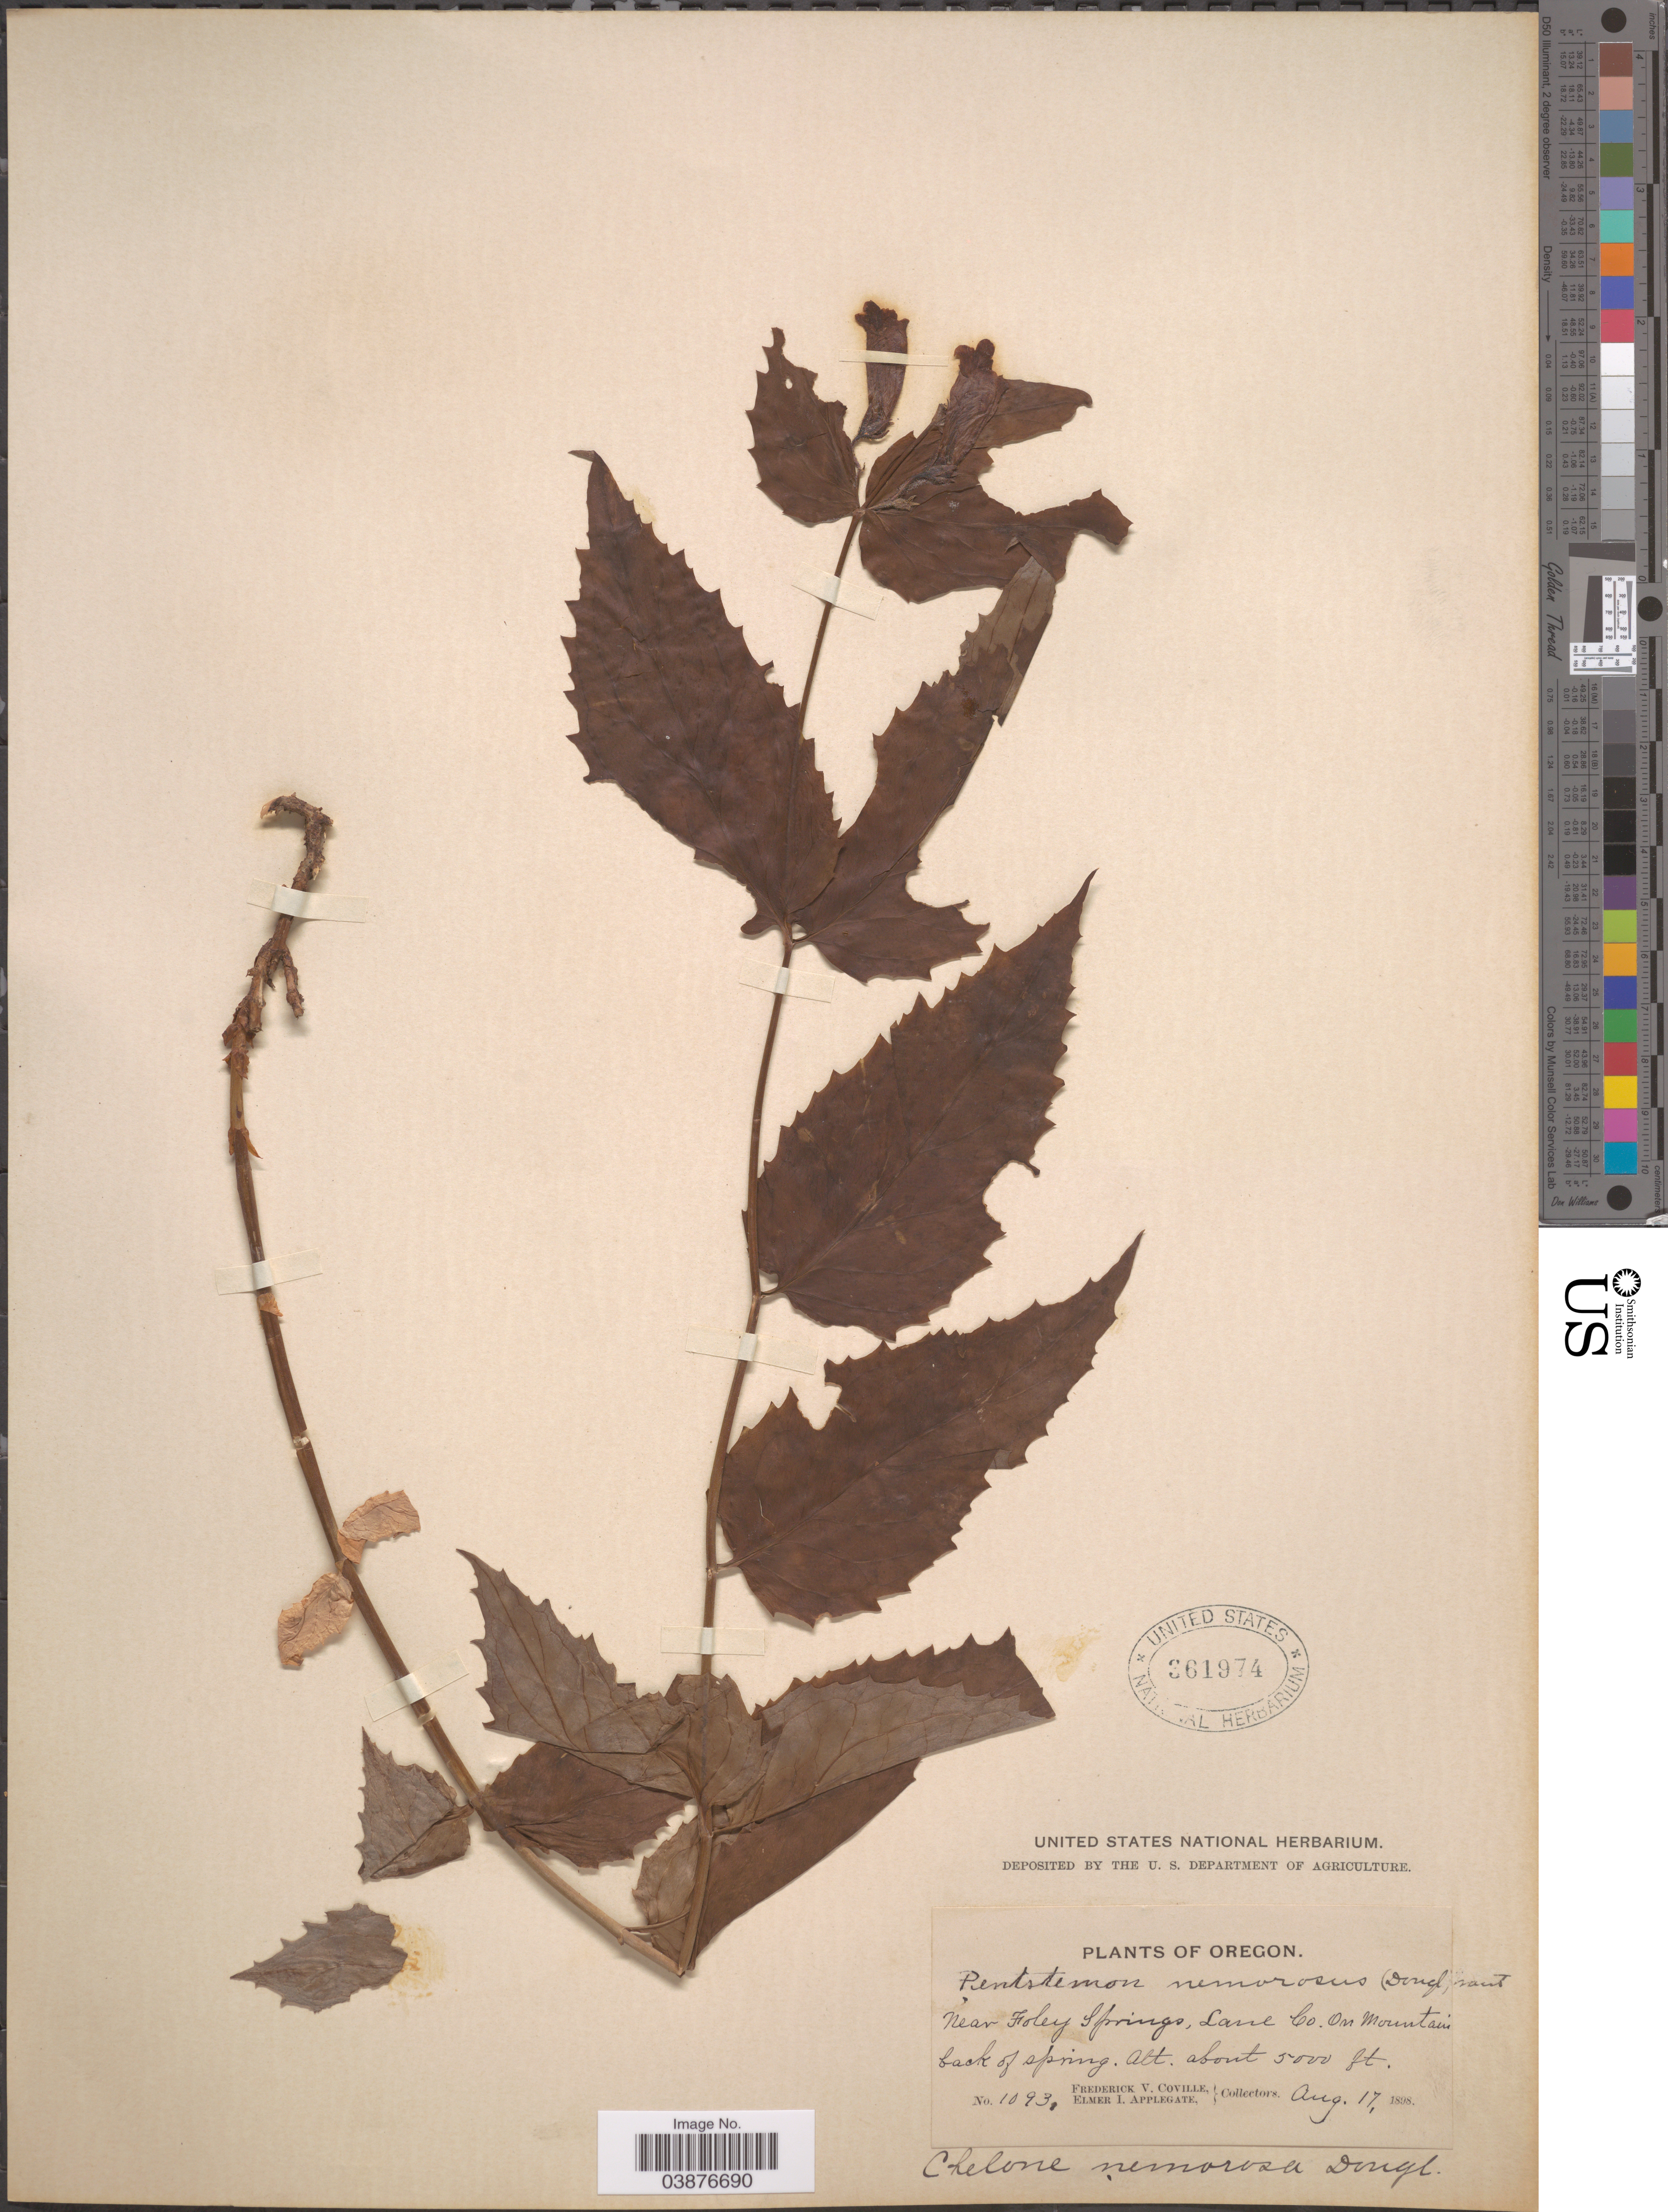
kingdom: Plantae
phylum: Tracheophyta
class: Magnoliopsida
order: Lamiales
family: Plantaginaceae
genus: Penstemon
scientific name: Penstemon nemorosus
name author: (Douglas ex Lindl.) Trautv.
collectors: F. V. Coville & E. I. Applegate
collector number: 1093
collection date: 1898-08-17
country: United States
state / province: Oregon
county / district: Lane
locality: Near Foley Springs, Lane Co. On mountain back of spring.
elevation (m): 1524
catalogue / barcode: US 361974